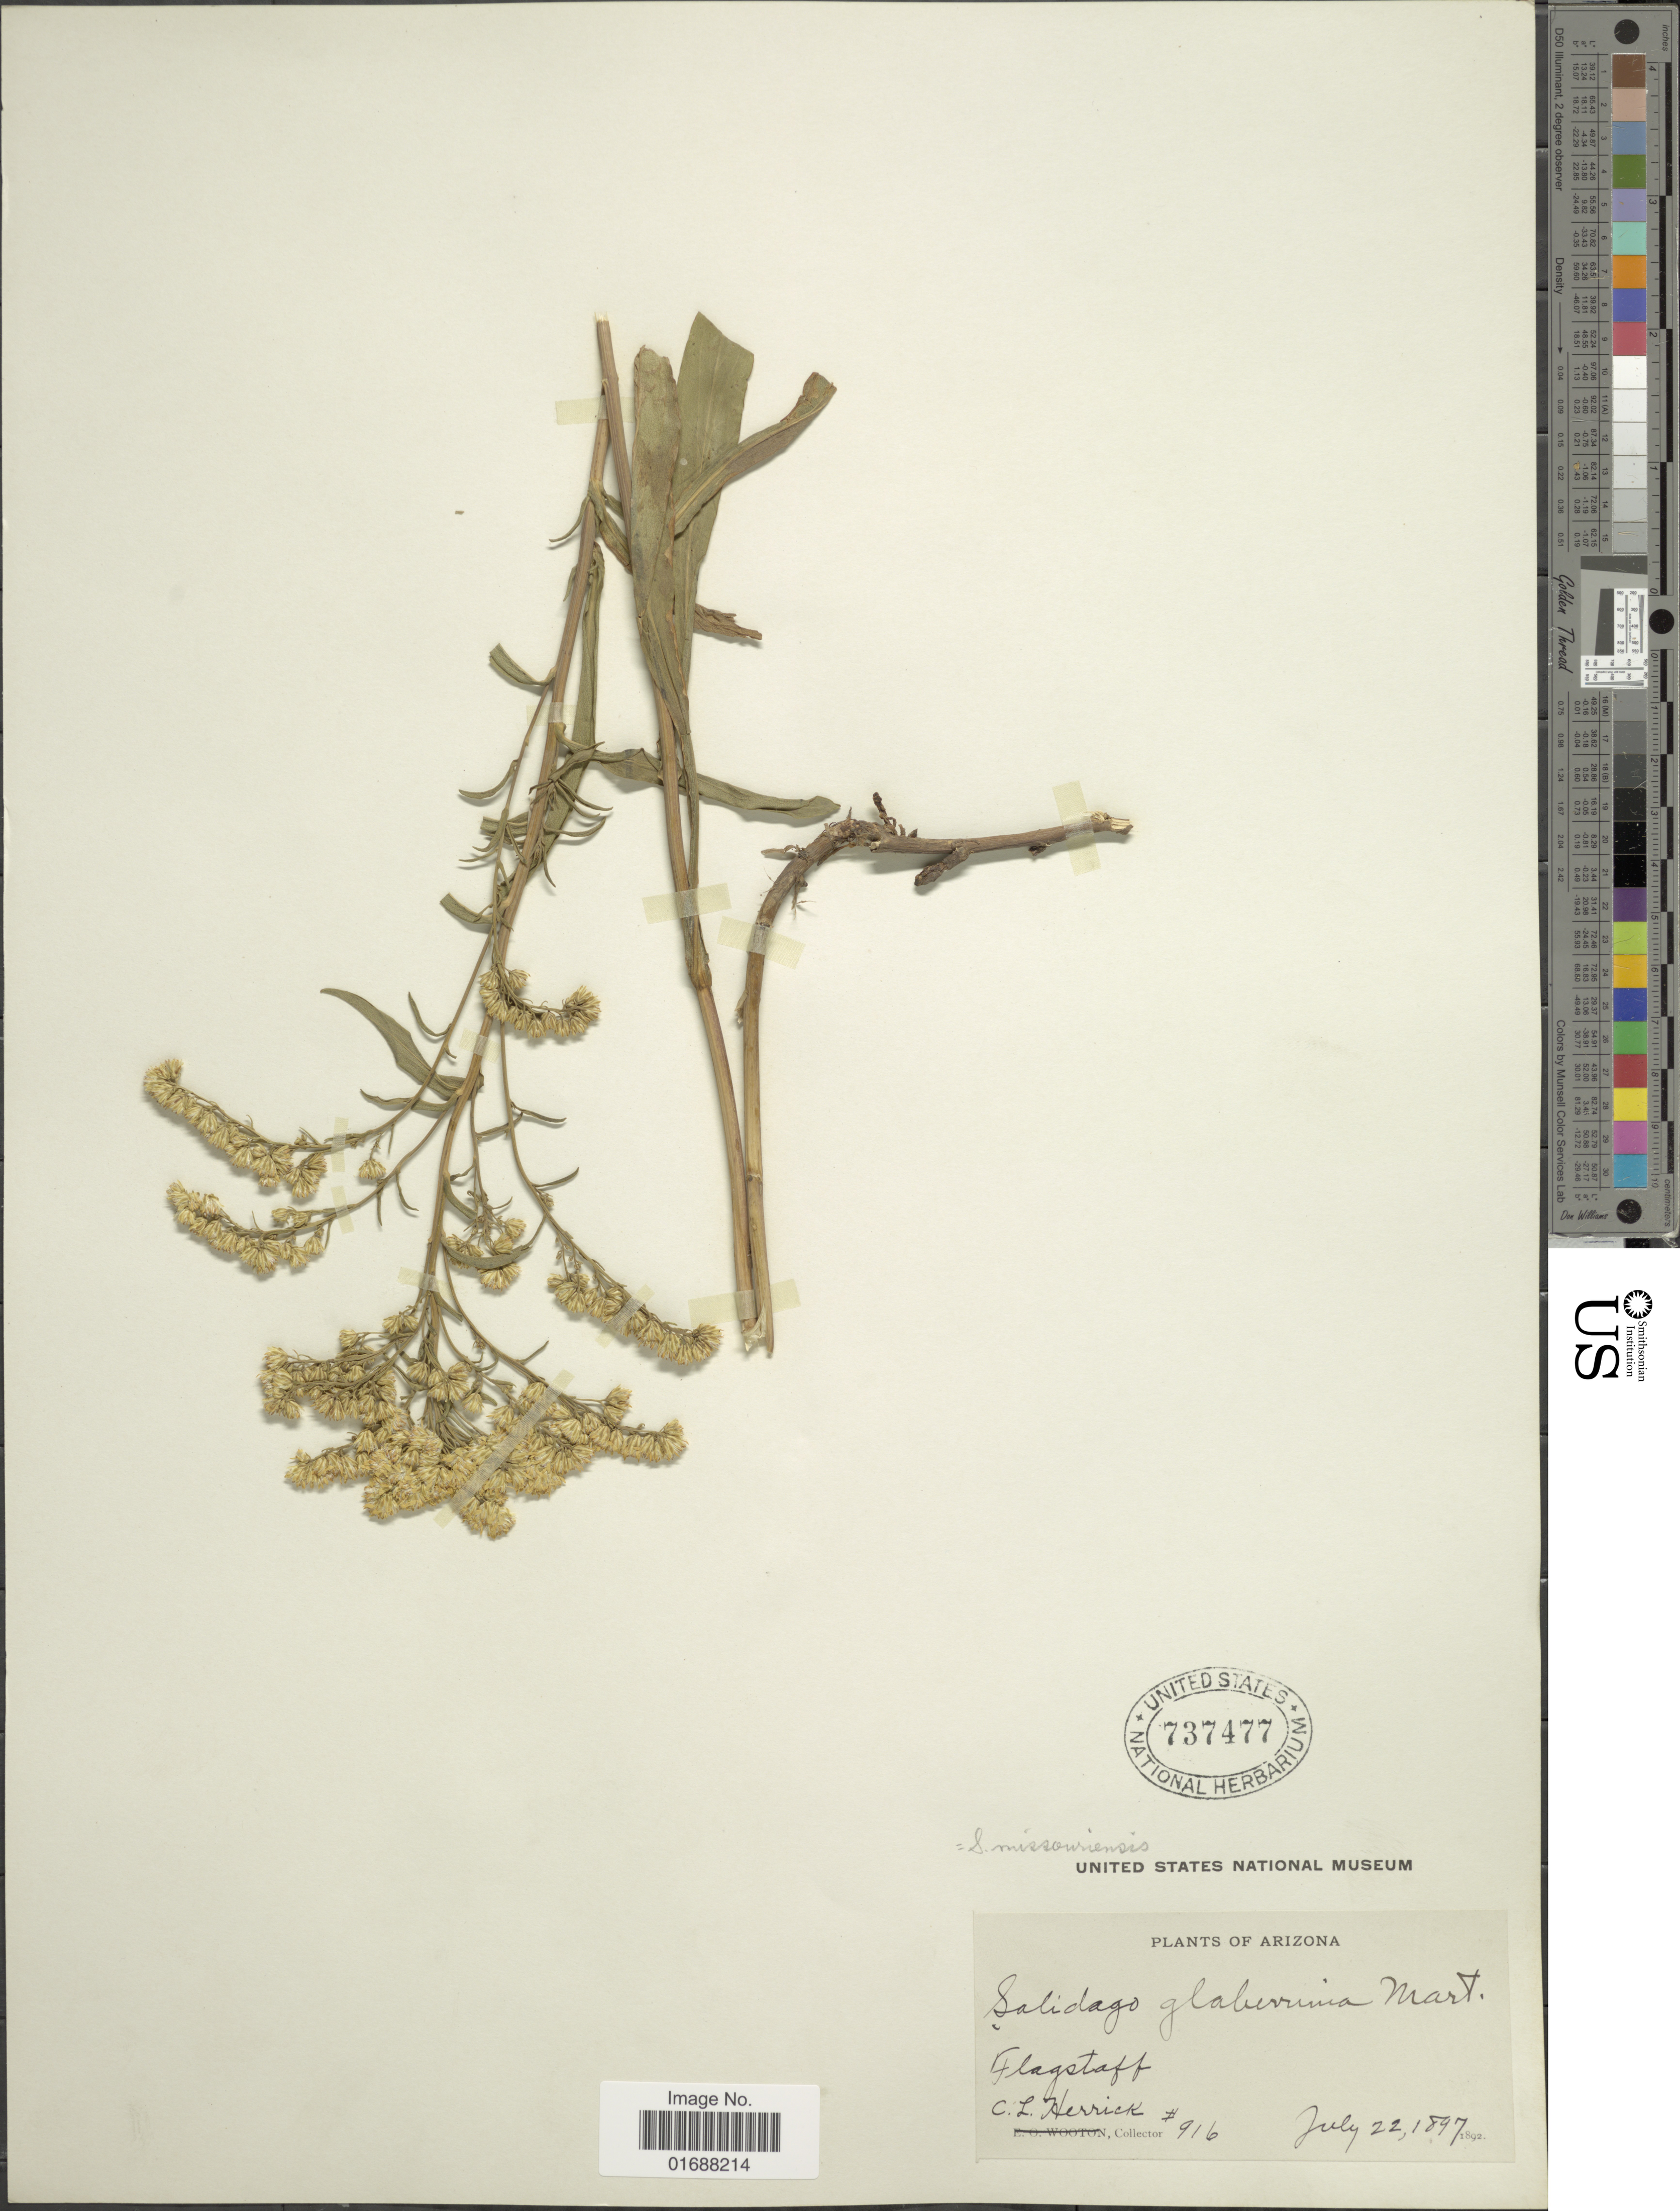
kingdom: Plantae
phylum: Tracheophyta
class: Magnoliopsida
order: Asterales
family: Asteraceae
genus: Solidago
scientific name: Solidago missouriensis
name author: Nutt.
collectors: C. Herrick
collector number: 916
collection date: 1897-07-22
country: United States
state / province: Arizona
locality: Flagstaff.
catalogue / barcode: US 737477